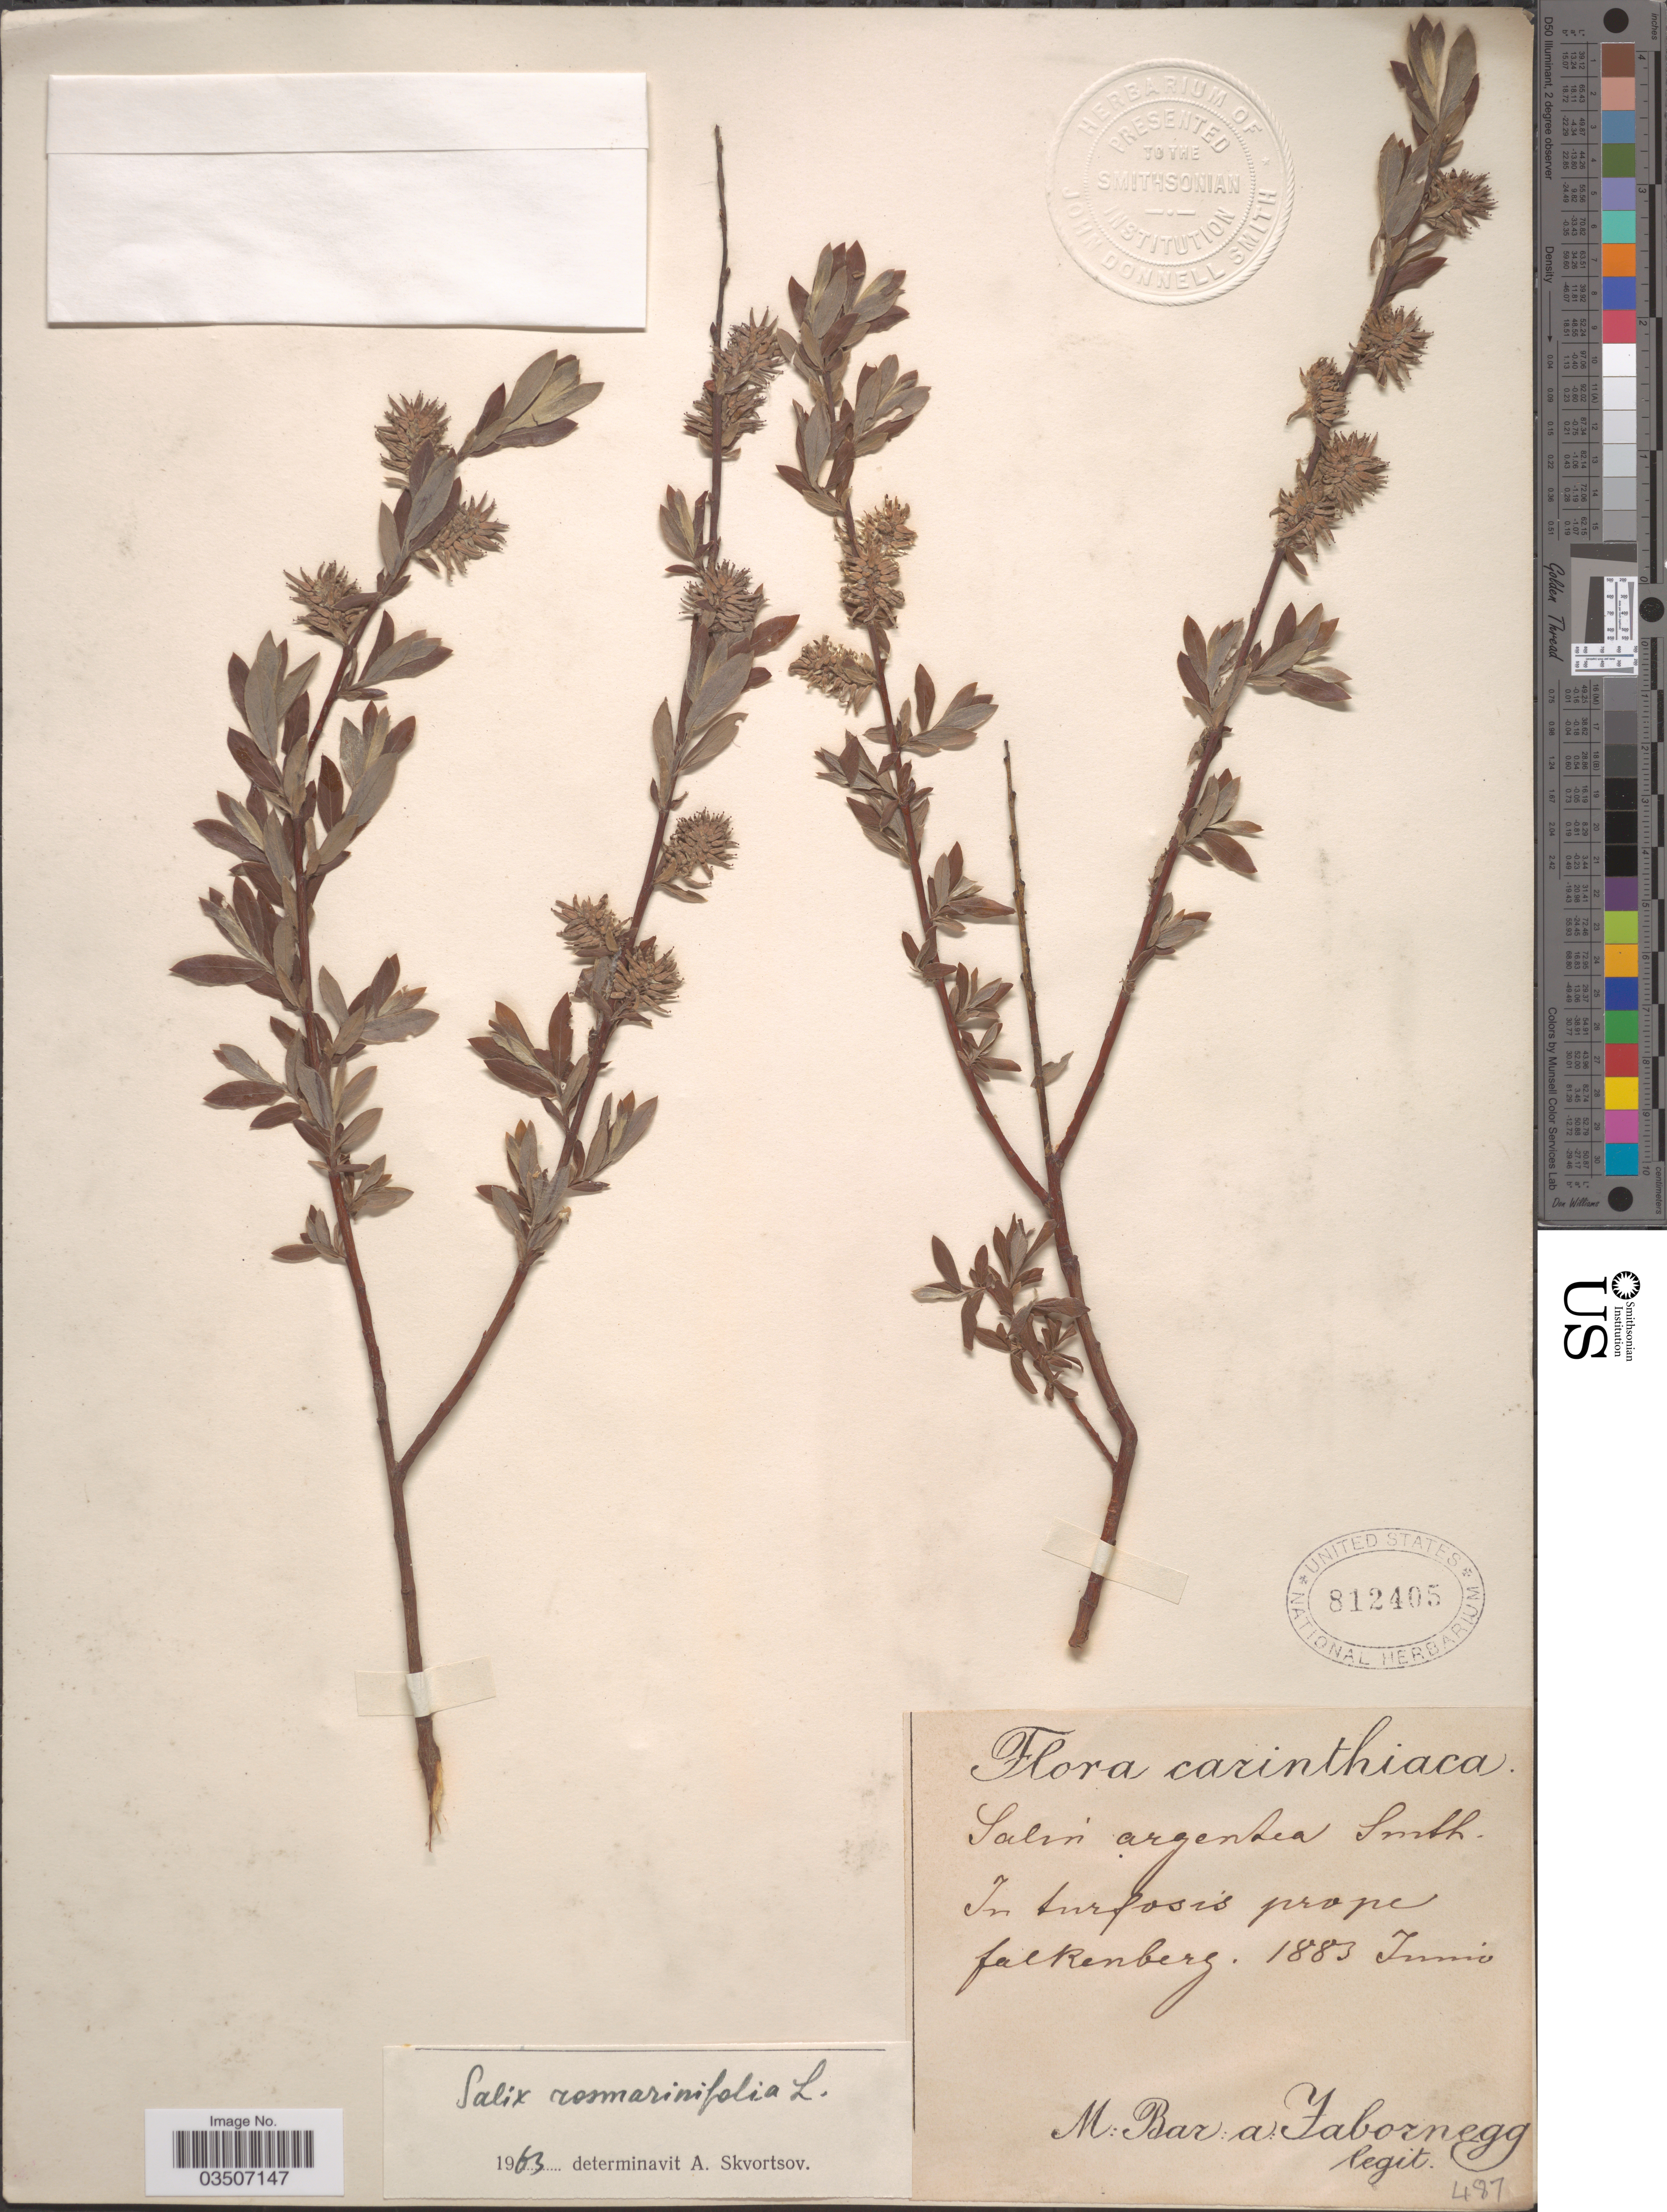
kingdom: Plantae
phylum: Tracheophyta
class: Magnoliopsida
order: Malpighiales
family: Salicaceae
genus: Salix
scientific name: Salix rosmarinifolia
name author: L.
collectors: M. Fabornegg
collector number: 487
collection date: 1883-06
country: Sweden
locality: In turfosis prope Falkenberg. Carinthiaca.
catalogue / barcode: US 812405